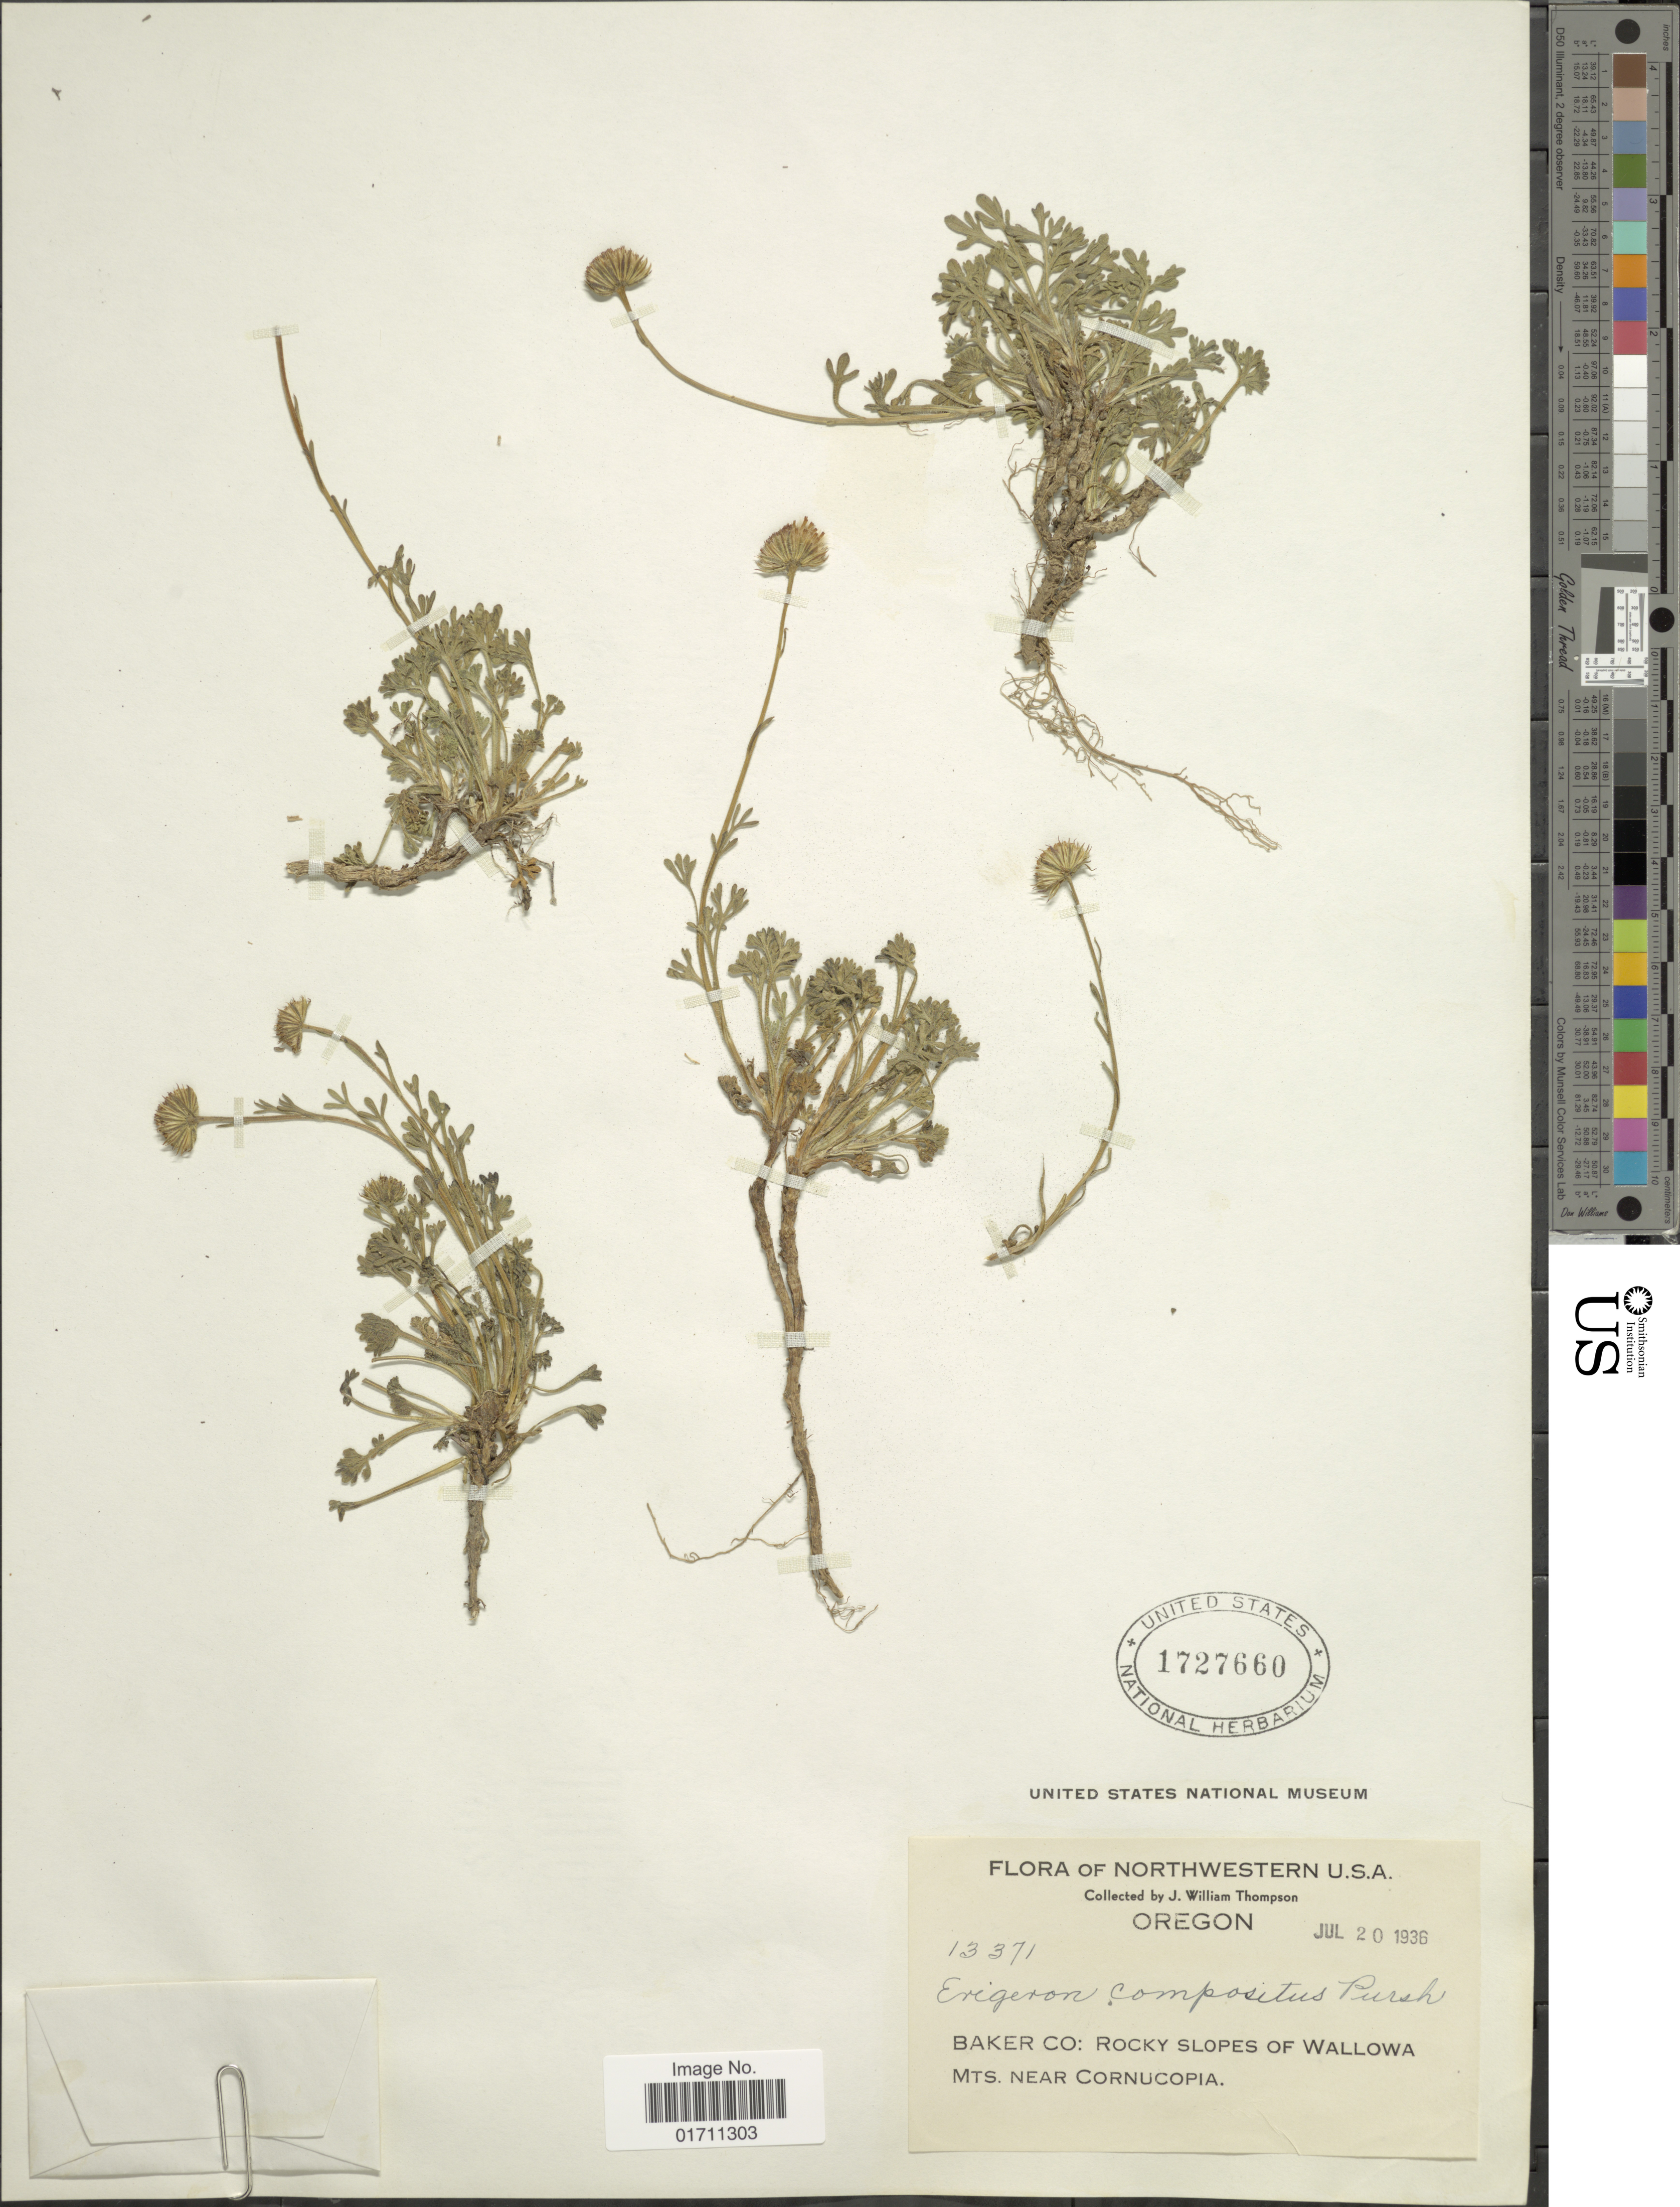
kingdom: Plantae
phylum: Tracheophyta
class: Magnoliopsida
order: Asterales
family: Asteraceae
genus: Erigeron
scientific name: Erigeron compositus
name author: Pursh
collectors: J. W. Thompson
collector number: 13371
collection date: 1936-07-20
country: United States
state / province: Oregon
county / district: Baker County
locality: Rocky slopes of Wallowa Mts near Cornucopia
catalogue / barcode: US 1727660